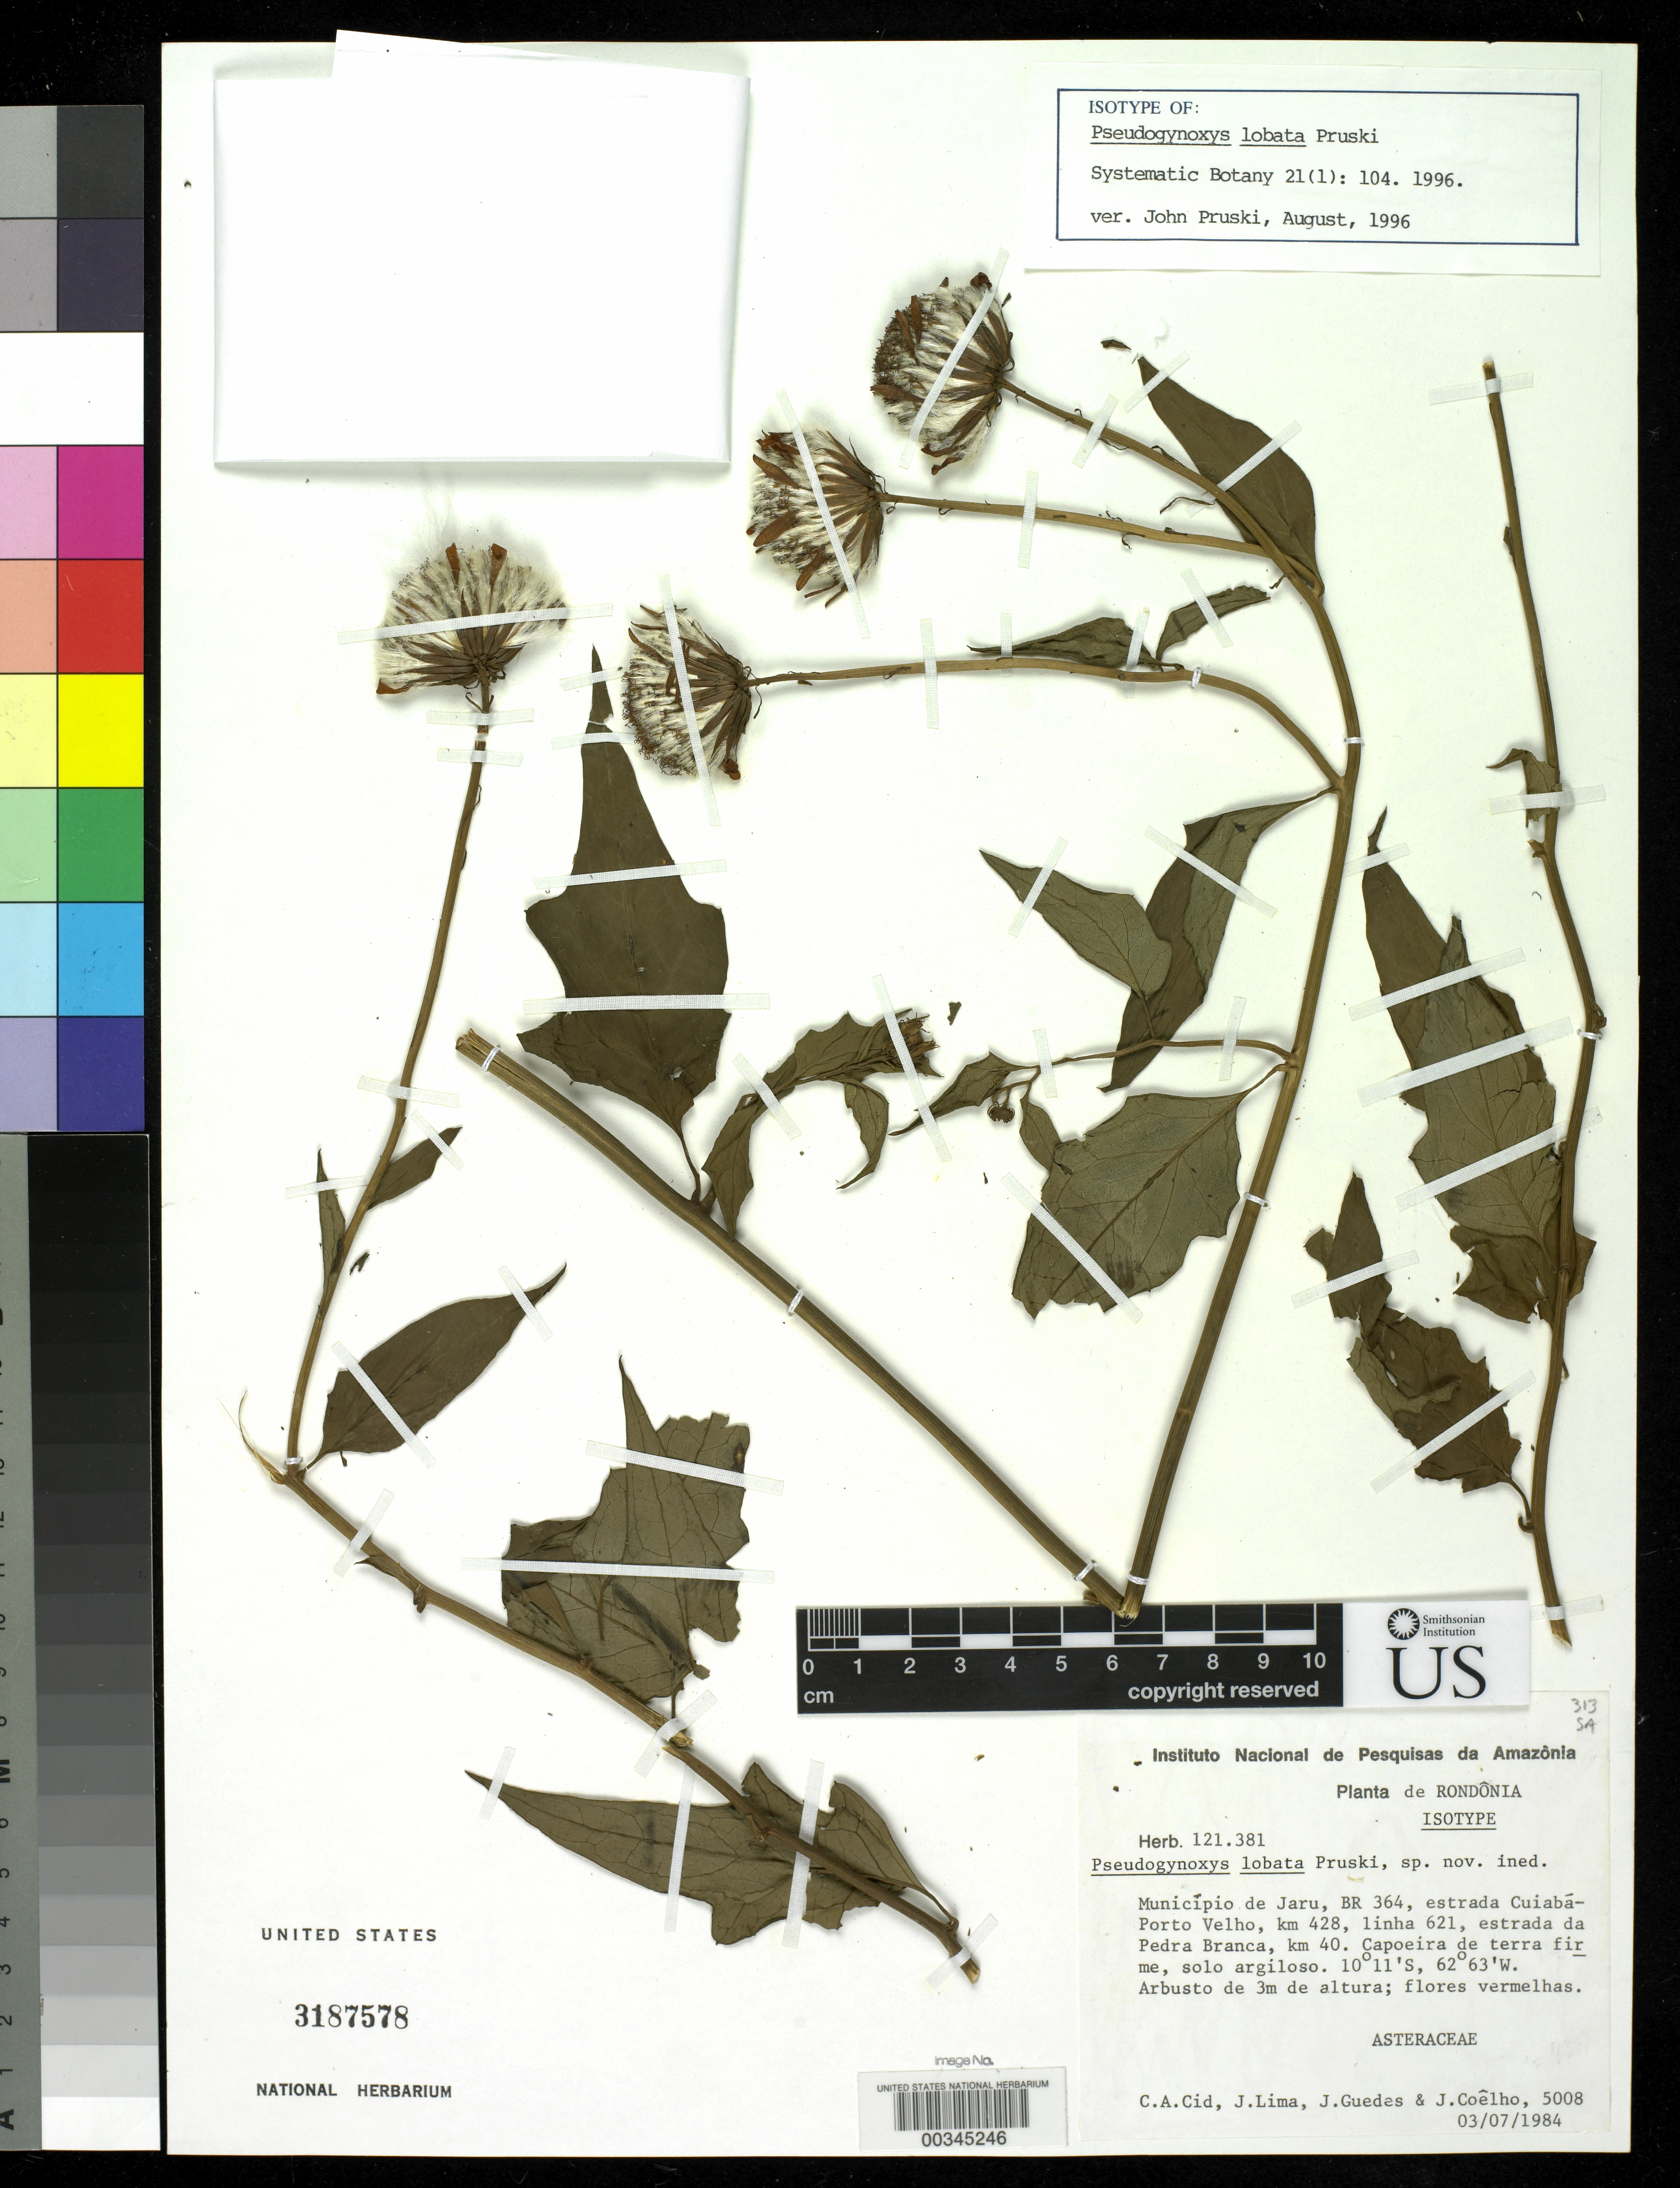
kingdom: Plantae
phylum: Tracheophyta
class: Magnoliopsida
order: Asterales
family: Asteraceae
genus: Pseudogynoxys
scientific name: Pseudogynoxys lobata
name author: Pruski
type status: Isotype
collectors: C. A. Cid Ferreira, J. Lima, J. Guedes & J. Coelho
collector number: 5008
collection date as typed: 03 Jul 1984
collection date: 1984-07-03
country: Brazil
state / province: Rondônia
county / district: Jaru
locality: BR 364, Estrada Cuiaba-Porto Velho, km 428, linha 621, Estrada da Pedra Branca, km 40.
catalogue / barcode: US 3187578